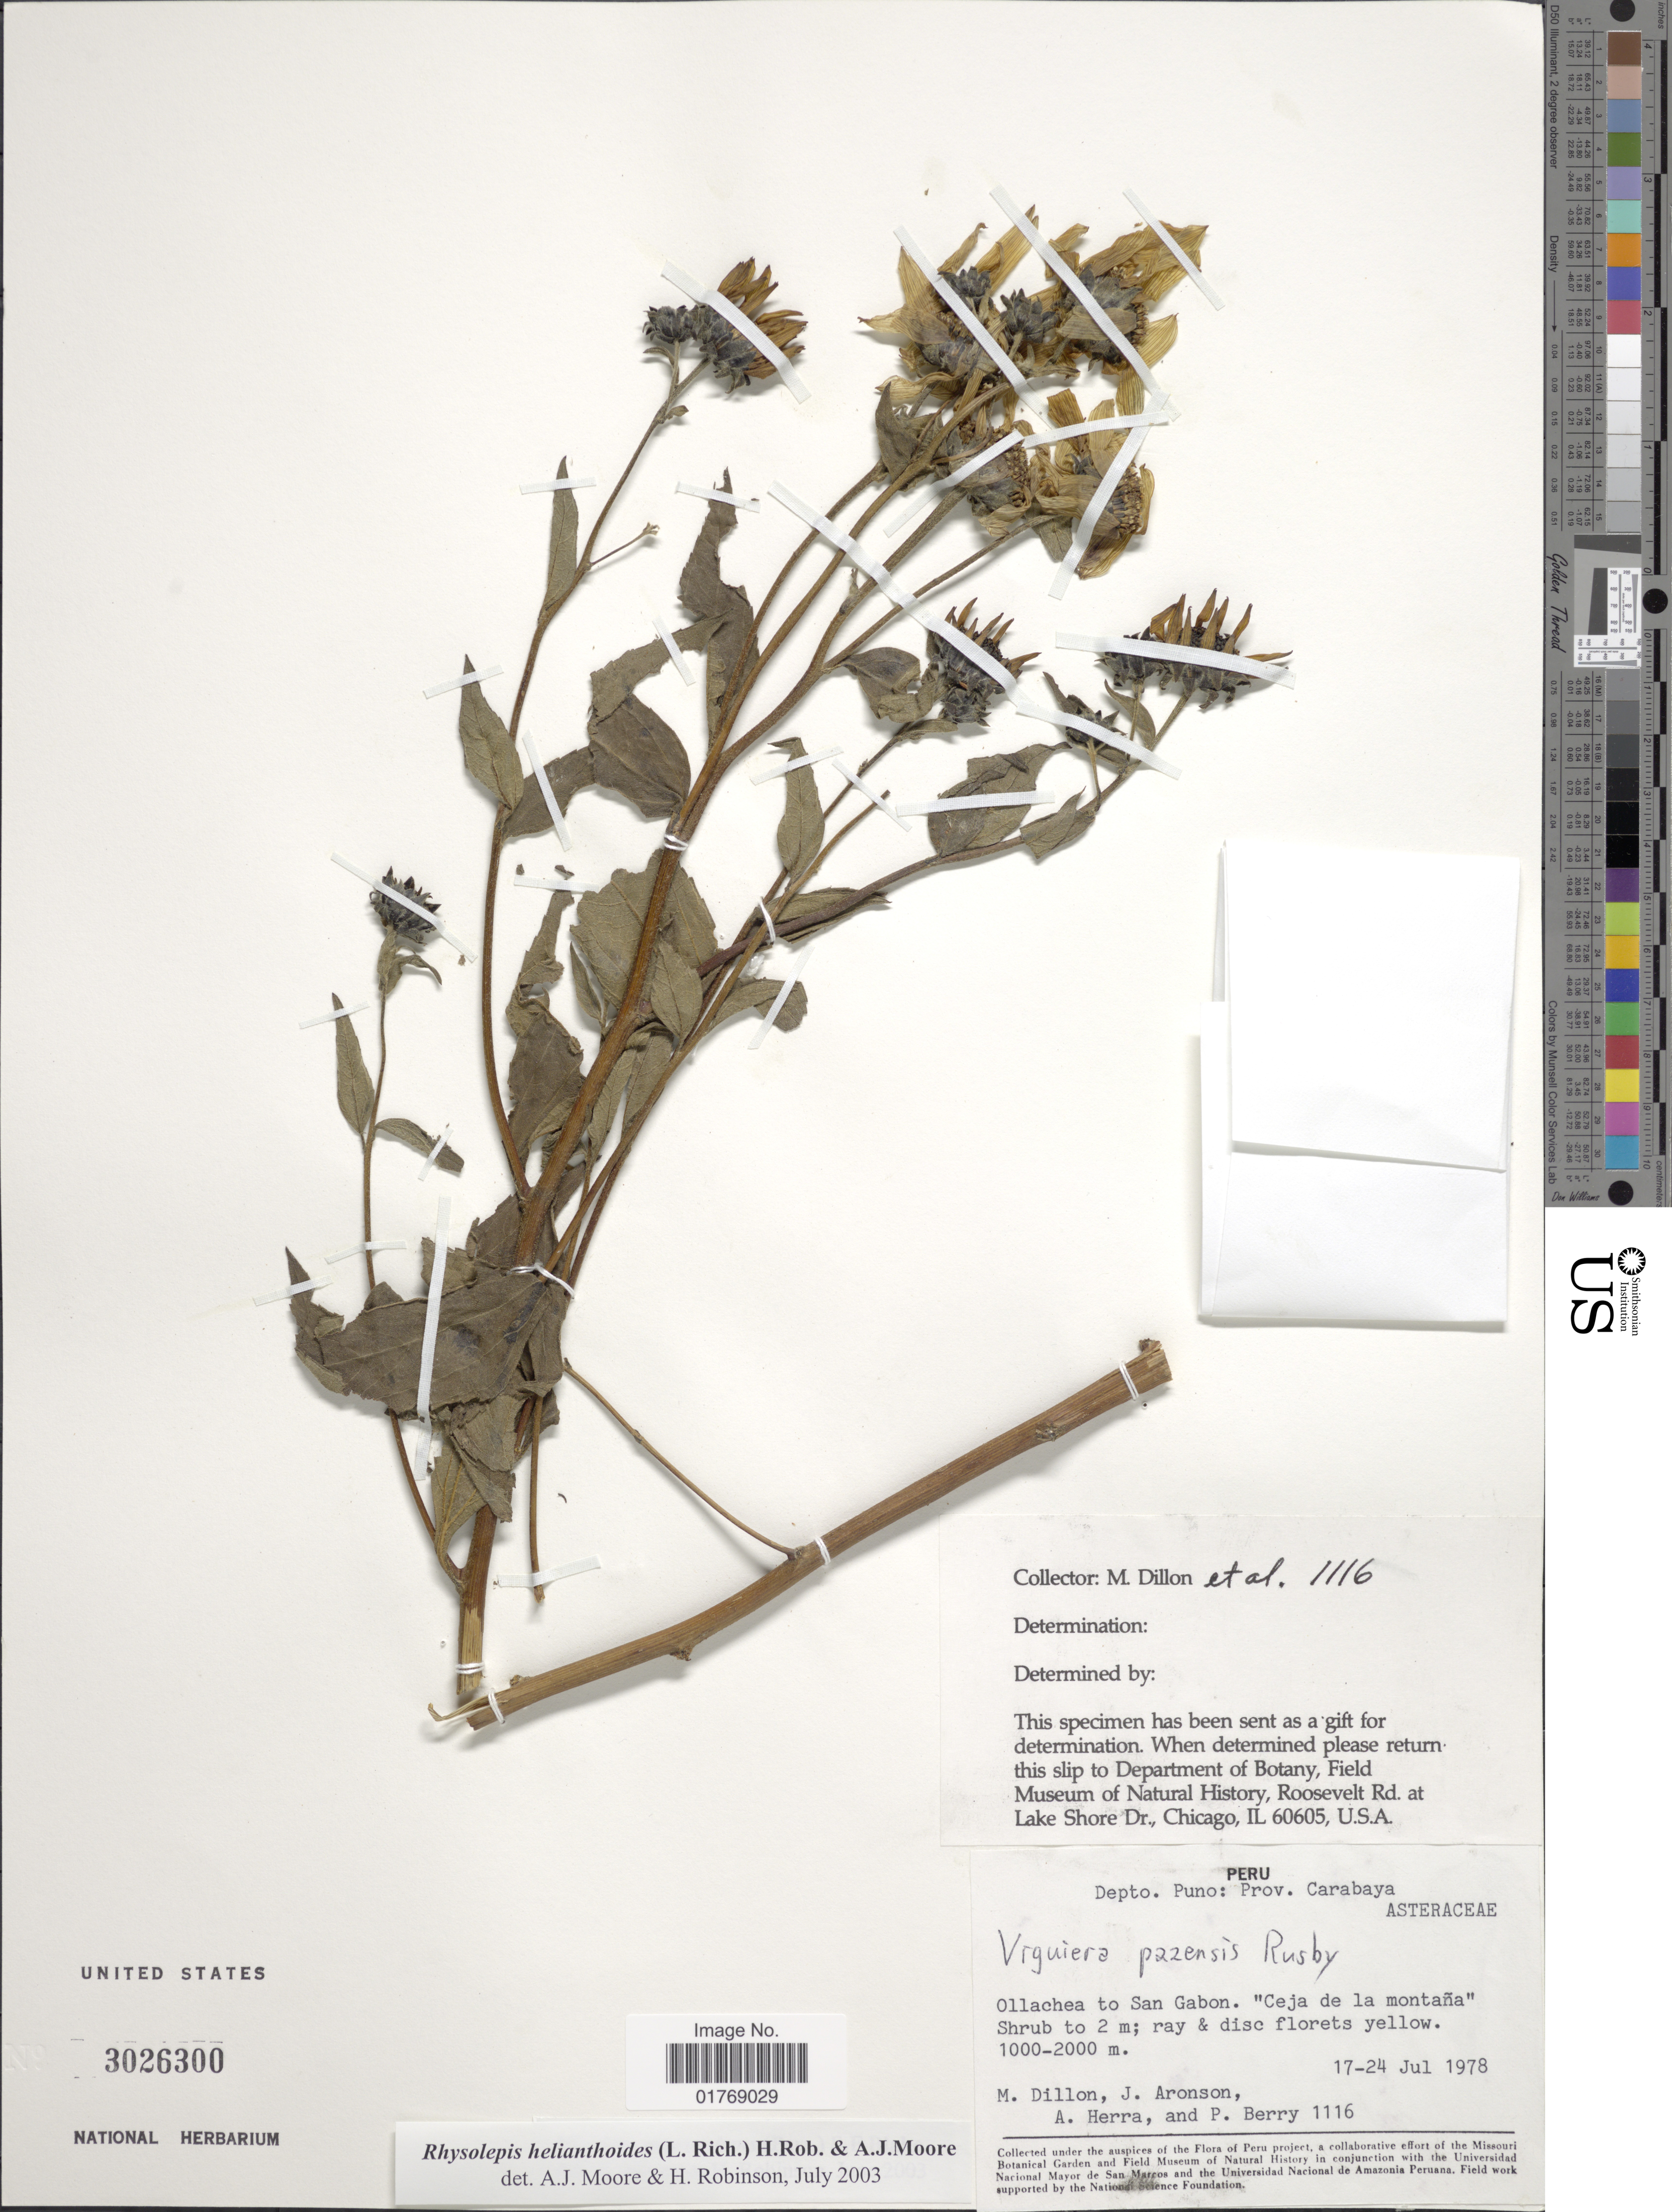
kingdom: Plantae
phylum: Tracheophyta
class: Magnoliopsida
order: Asterales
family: Asteraceae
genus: Viguiera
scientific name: Viguiera procumbens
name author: (Pers.) S.F. Blake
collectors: M. O. Dillon, J. Aronson, A. Herra & P. Berry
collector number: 1116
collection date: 1978-07-17/1978-07-24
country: Peru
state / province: Puno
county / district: Carabaya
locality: Depto. Puno: Prov. Carabaya. Ollachea to San Gabon. "Ceja de la montaña"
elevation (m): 1000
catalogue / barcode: US 3026300